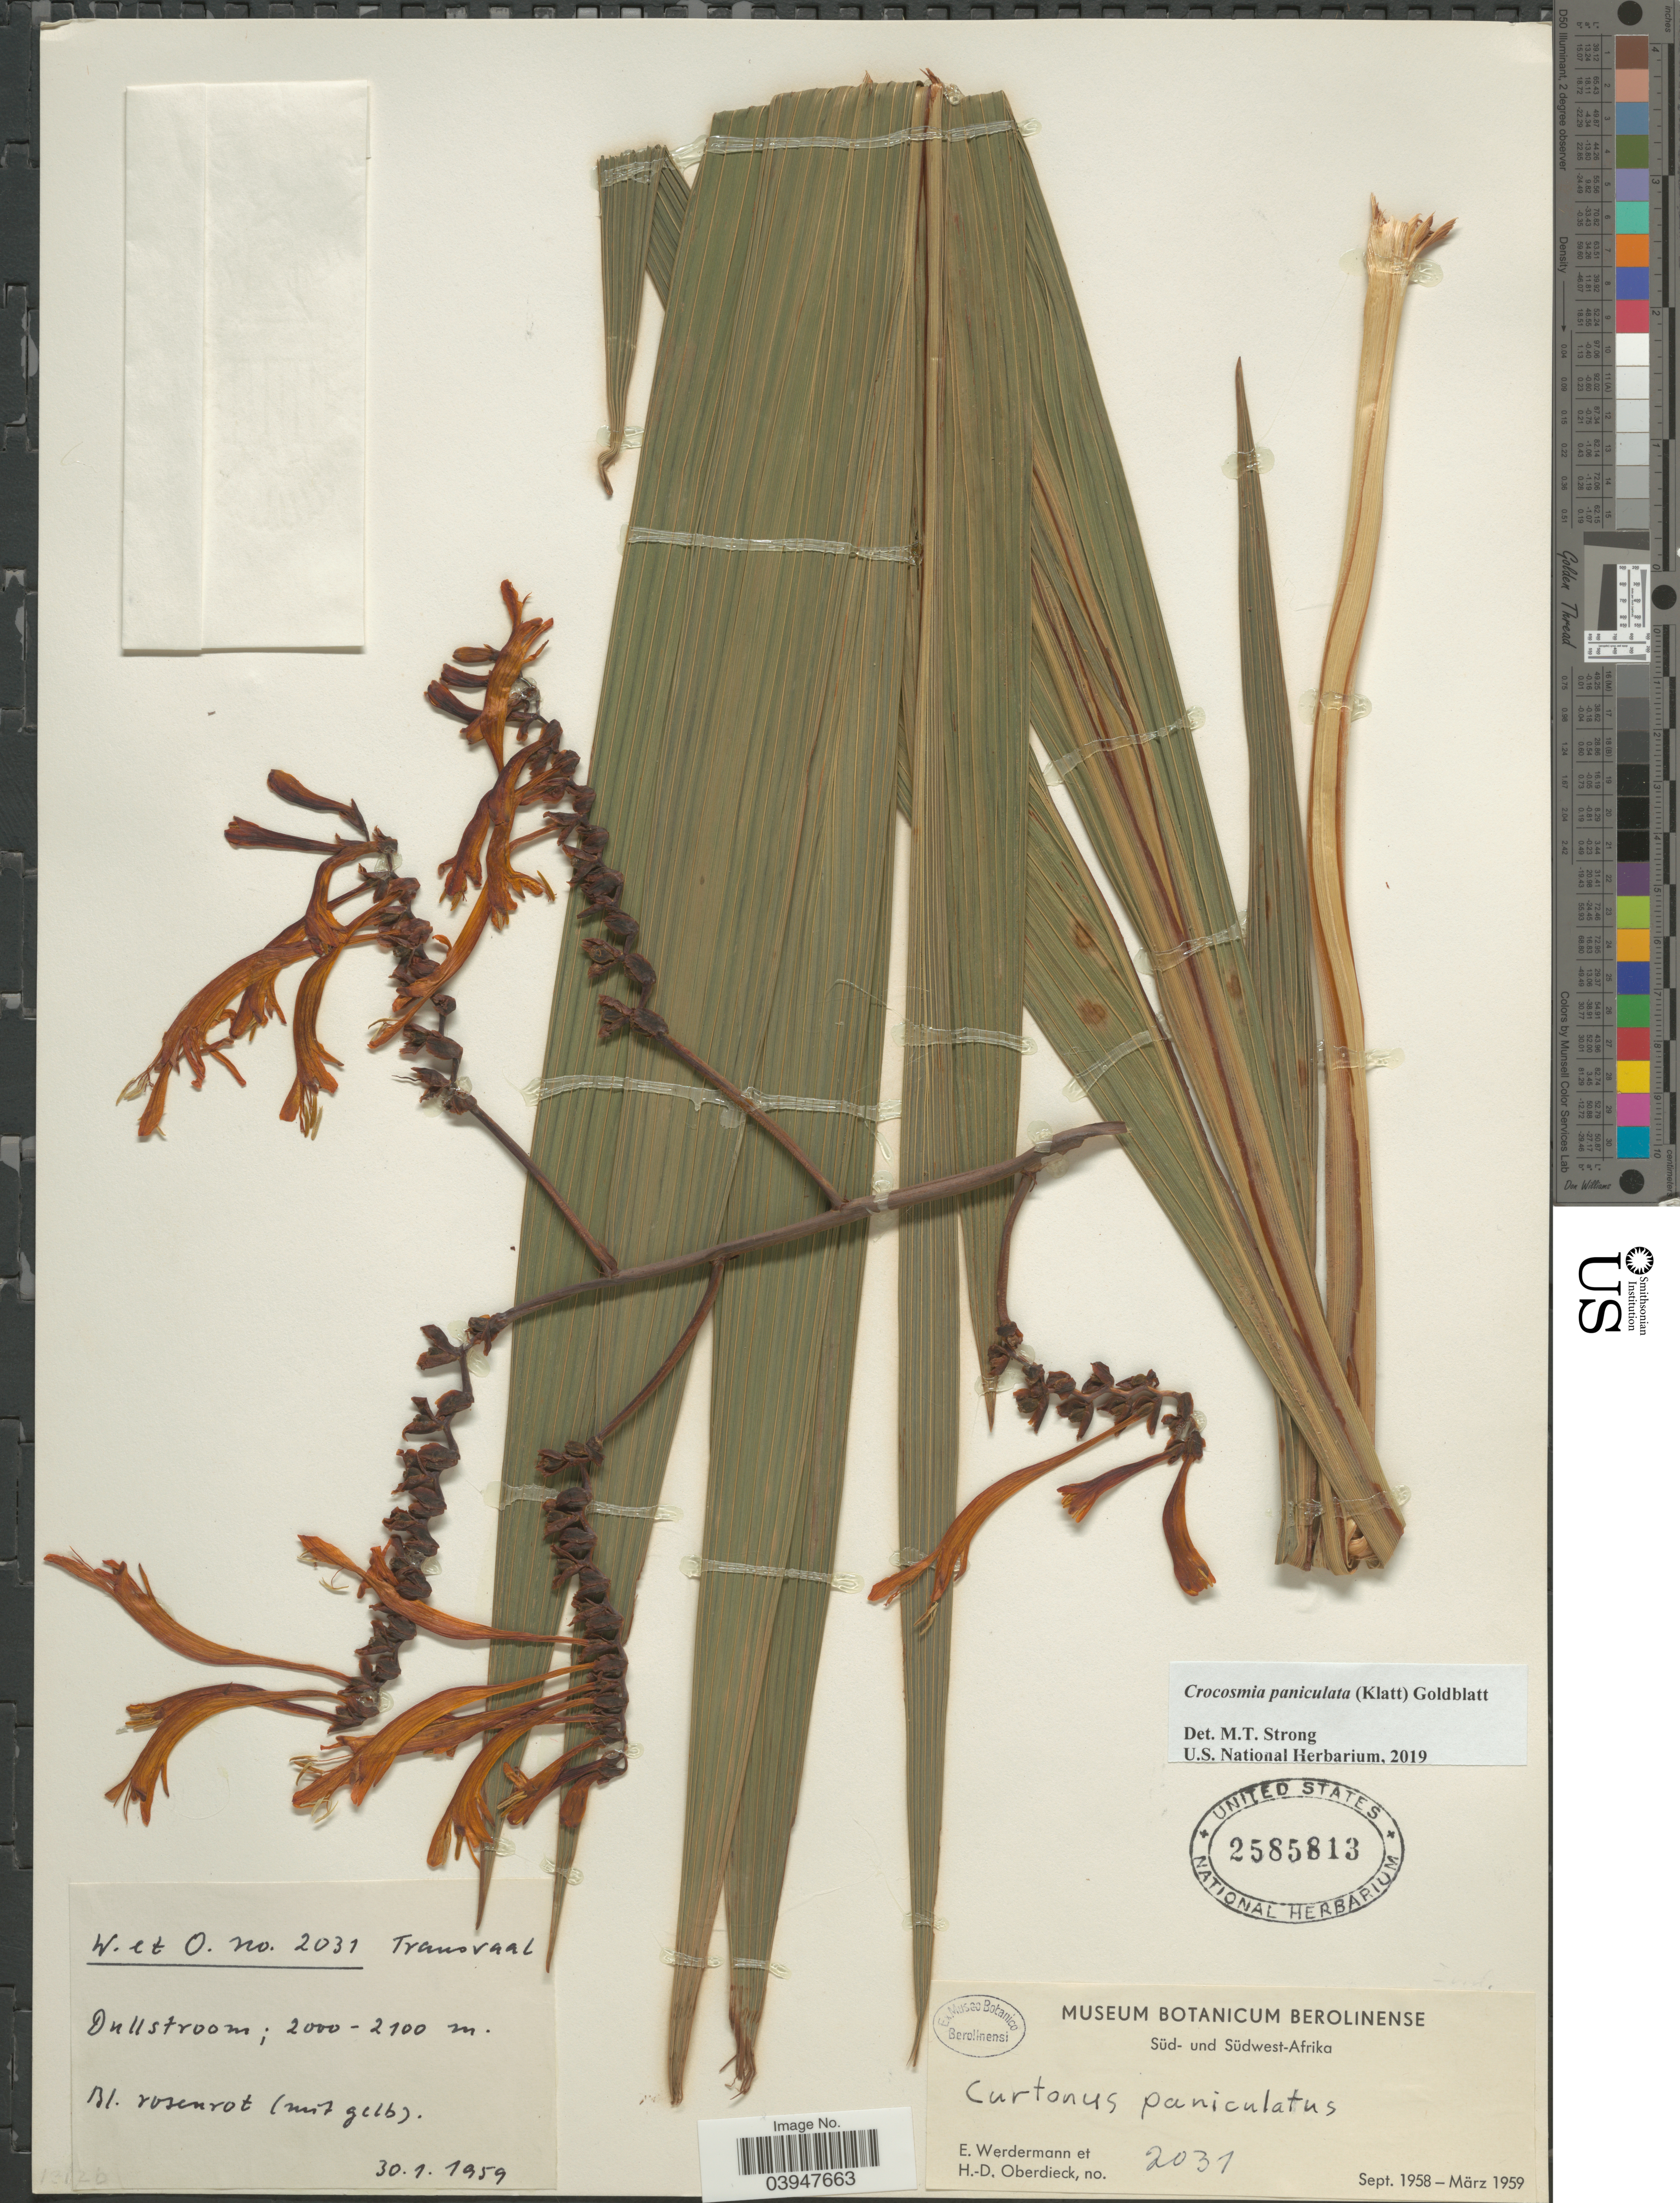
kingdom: Plantae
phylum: Tracheophyta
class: Liliopsida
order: Asparagales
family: Iridaceae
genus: Crocosmia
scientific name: Crocosmia paniculata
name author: (Klatt) Goldblatt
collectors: E. Werdermann & H. Oberdieck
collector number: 2031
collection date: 1959-01-30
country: South Africa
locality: Transvaal. Dullstroom.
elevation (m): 2000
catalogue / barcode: US 2585813